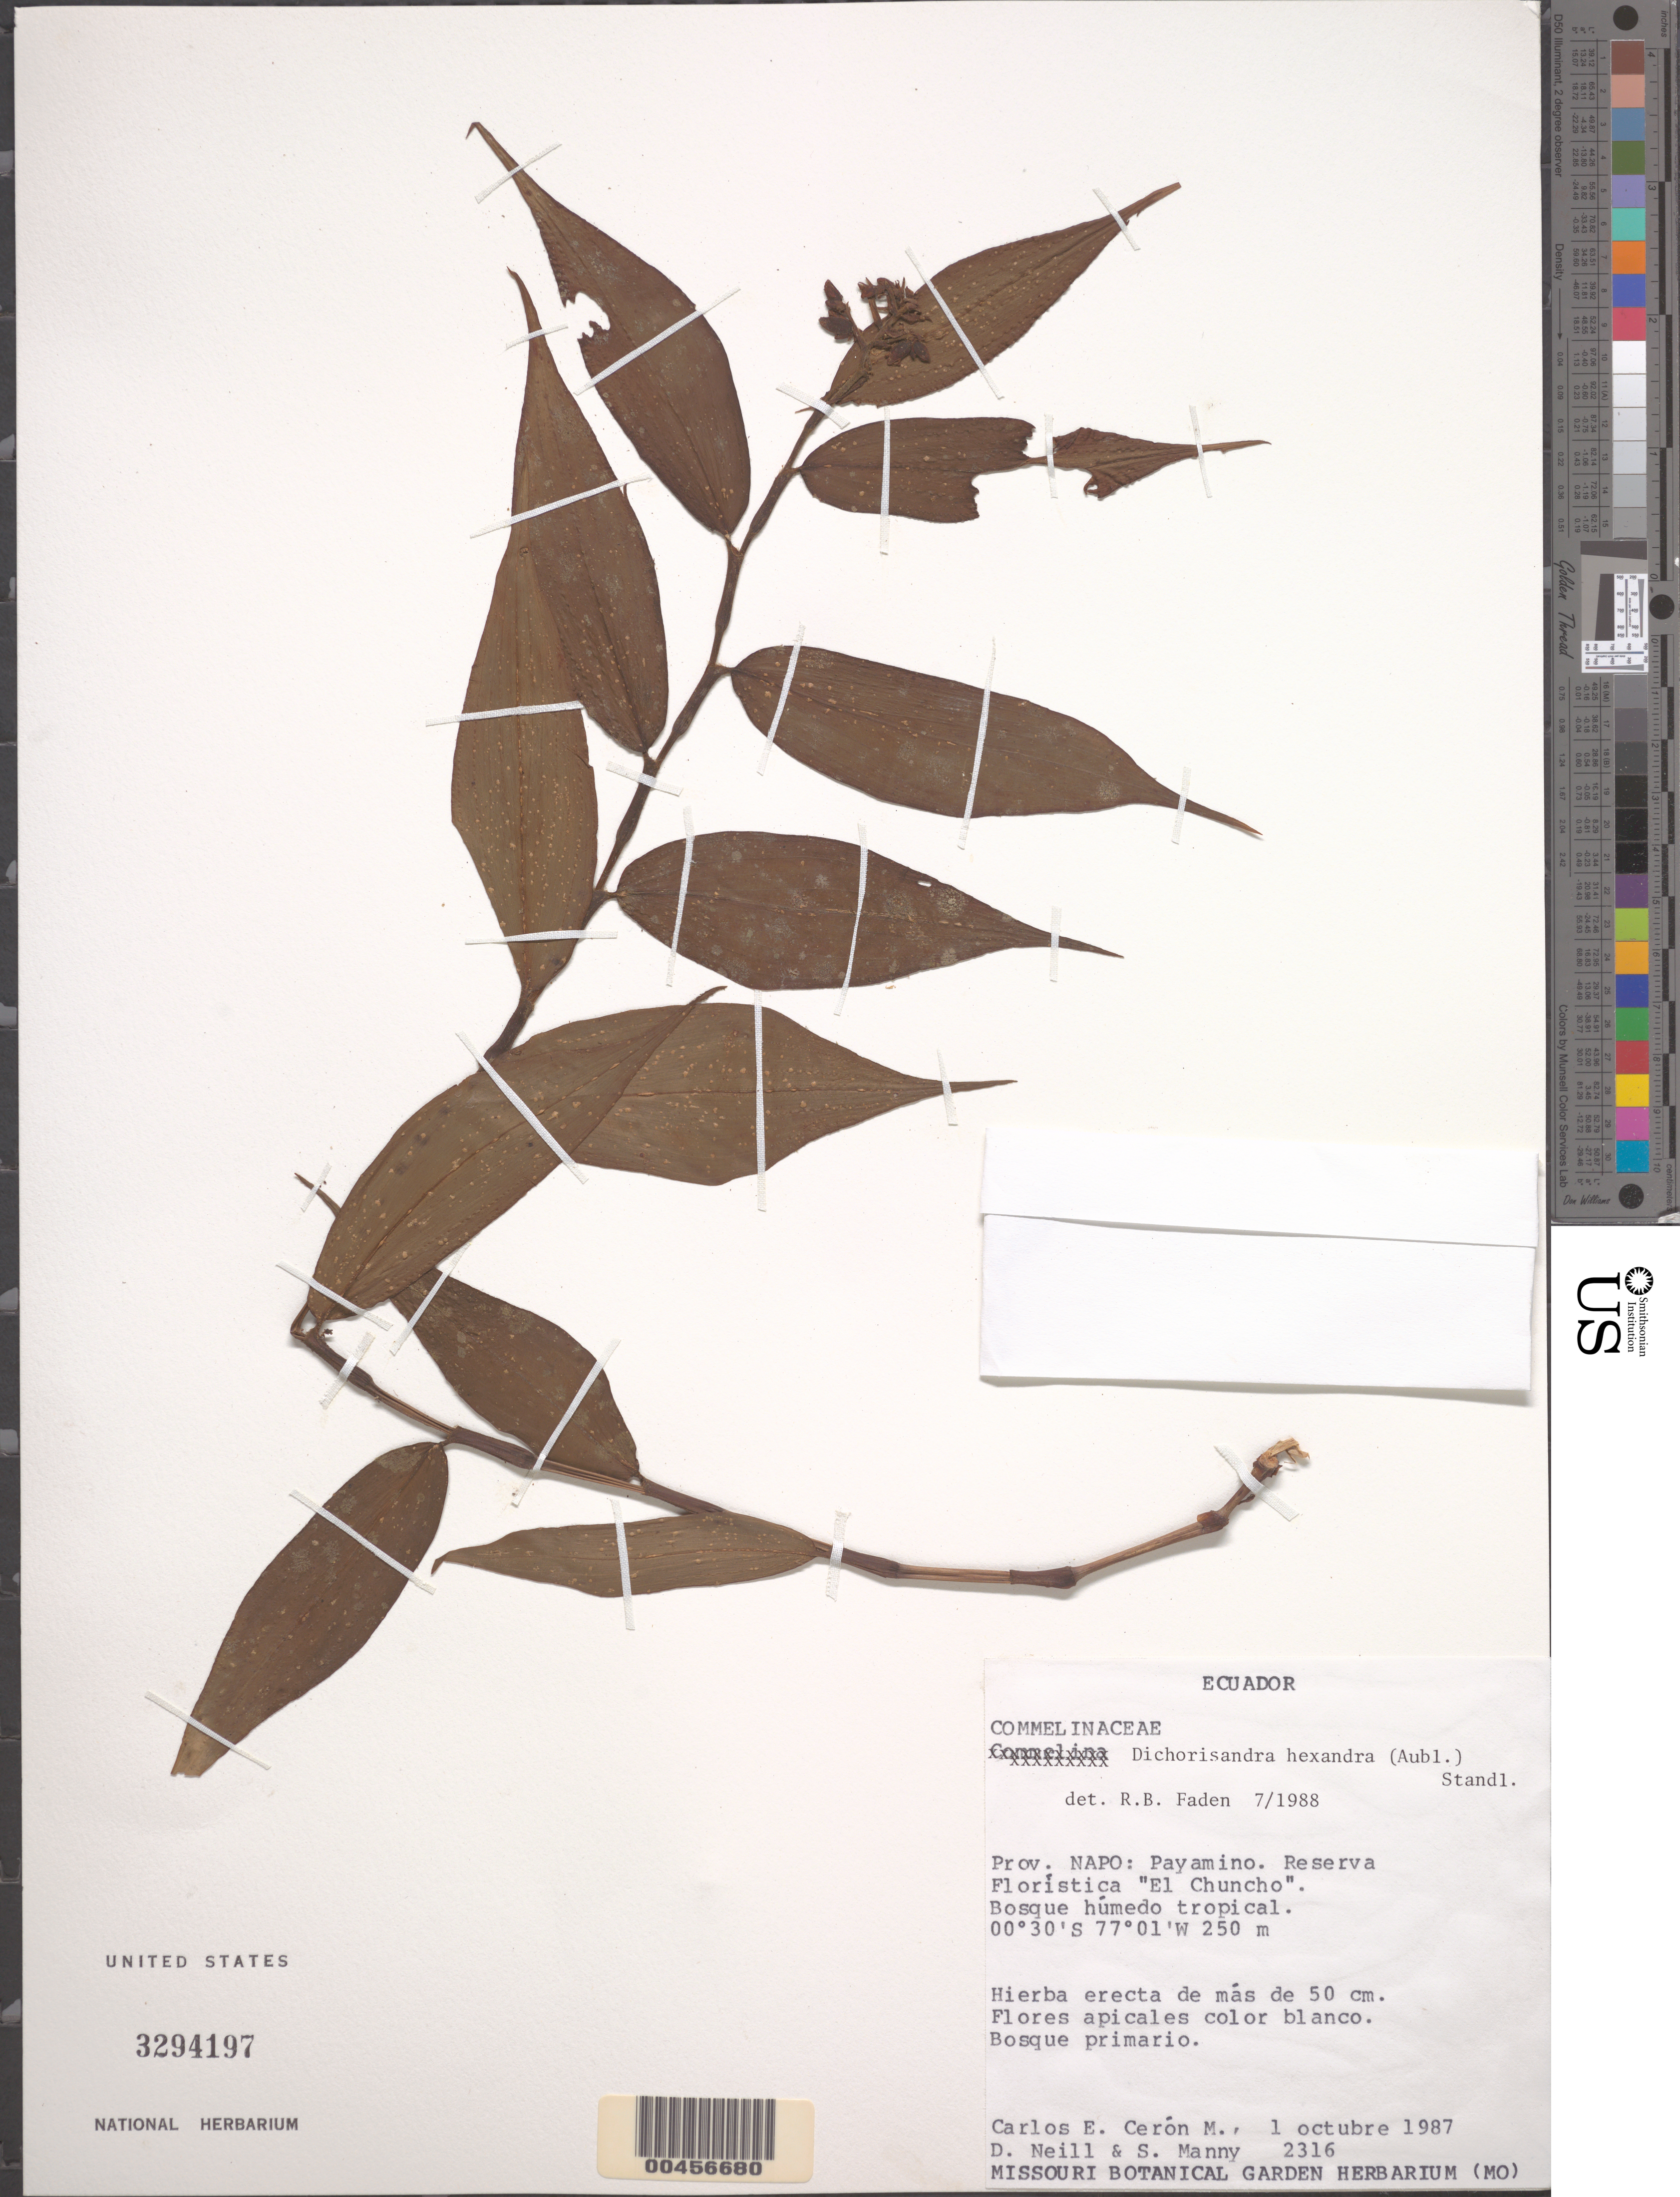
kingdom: Plantae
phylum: Tracheophyta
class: Liliopsida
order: Commelinales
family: Commelinaceae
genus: Dichorisandra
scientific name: Dichorisandra hexandra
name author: (Aubl.) Standl.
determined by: Faden, Robert B., (US), Smithsonian Institution - National Museum of Natural History (UNITED STATES)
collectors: C. E. Cerón M., D. A. Neill & S. Mammy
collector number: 2316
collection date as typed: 01 Oct 1987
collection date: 1987-10-01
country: Ecuador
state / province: Napo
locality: payamino, el chuncho floristic Reserve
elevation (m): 250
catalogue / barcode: US 3294197